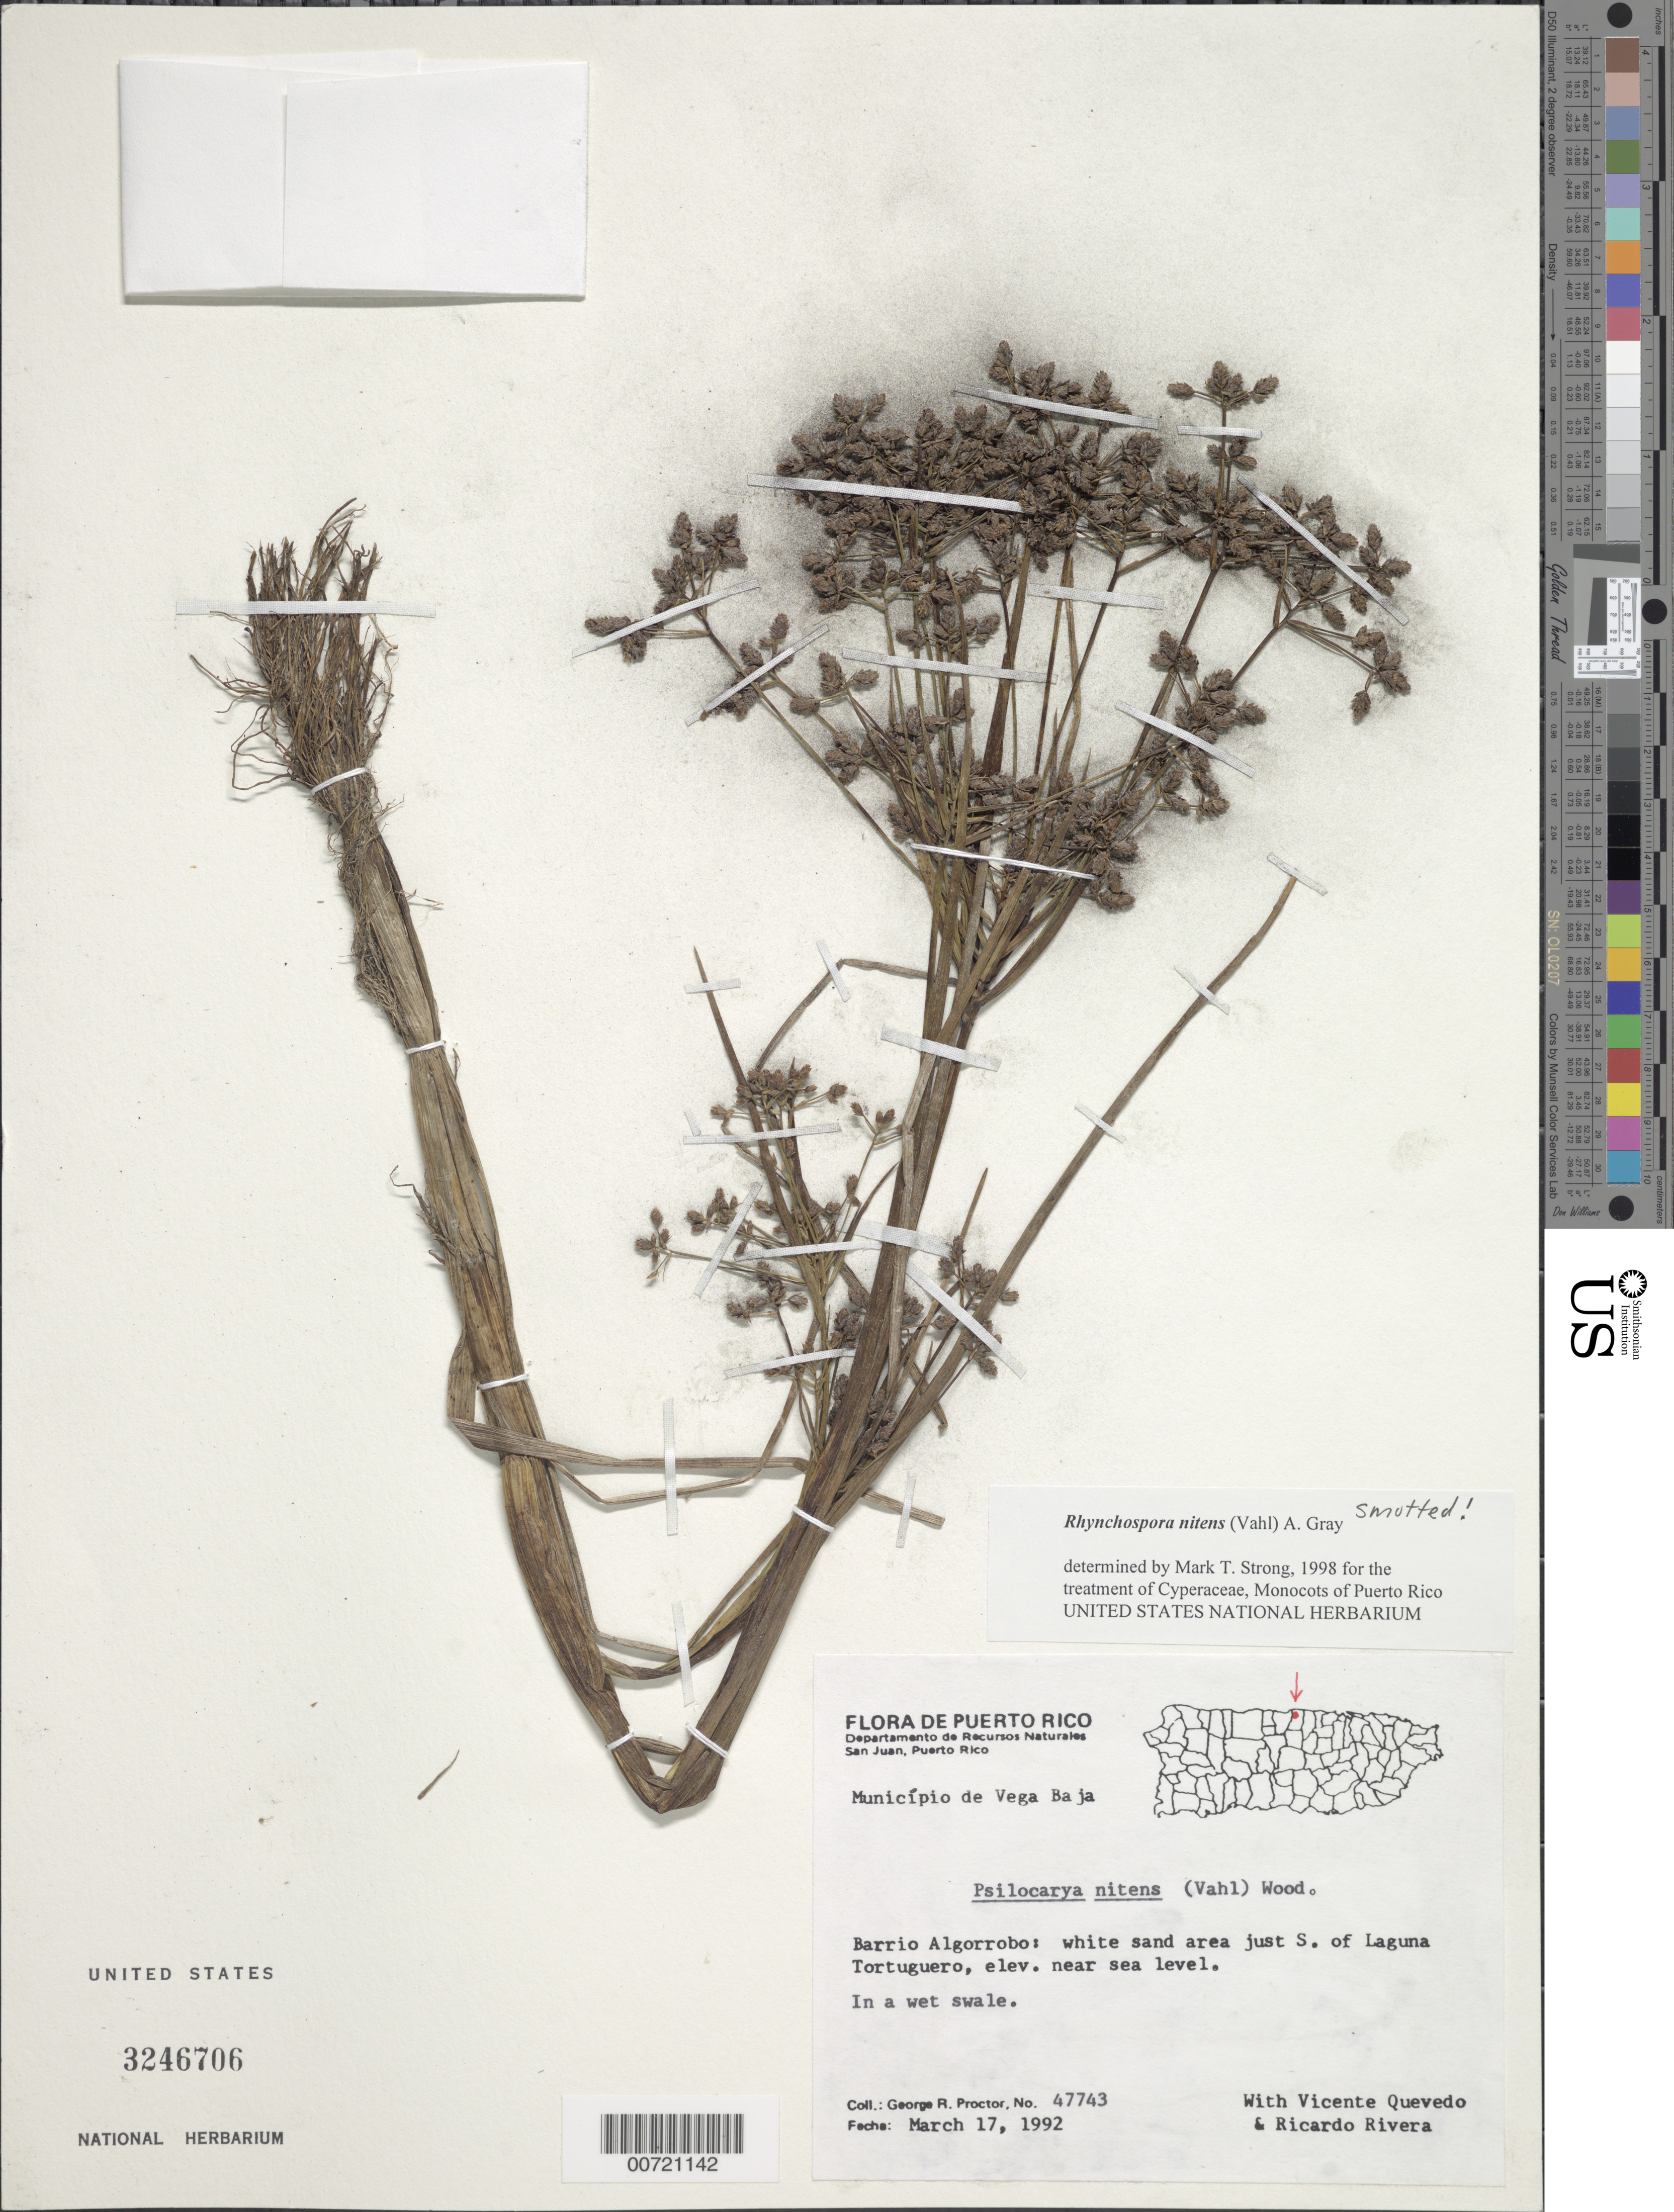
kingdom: Plantae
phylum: Tracheophyta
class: Liliopsida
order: Poales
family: Cyperaceae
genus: Rhynchospora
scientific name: Rhynchospora nitens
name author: (Vahl) A. Gray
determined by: Strong, M. T., (US), Smithsonian Institution - National Museum of Natural History (UNITED STATES)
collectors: G. R. Proctor, V. Quevedo & R. Rivera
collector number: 47743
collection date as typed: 17 Mar 1992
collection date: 1992-03-17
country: Puerto Rico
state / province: Vega Alta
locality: Vega Alta: Barrio Sabana, near drainage canal, ca. 1.8 km due NE of jct. Rds. 690 and 691 (Regadera).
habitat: In mud over white sand.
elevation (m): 5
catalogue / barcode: US 3246706